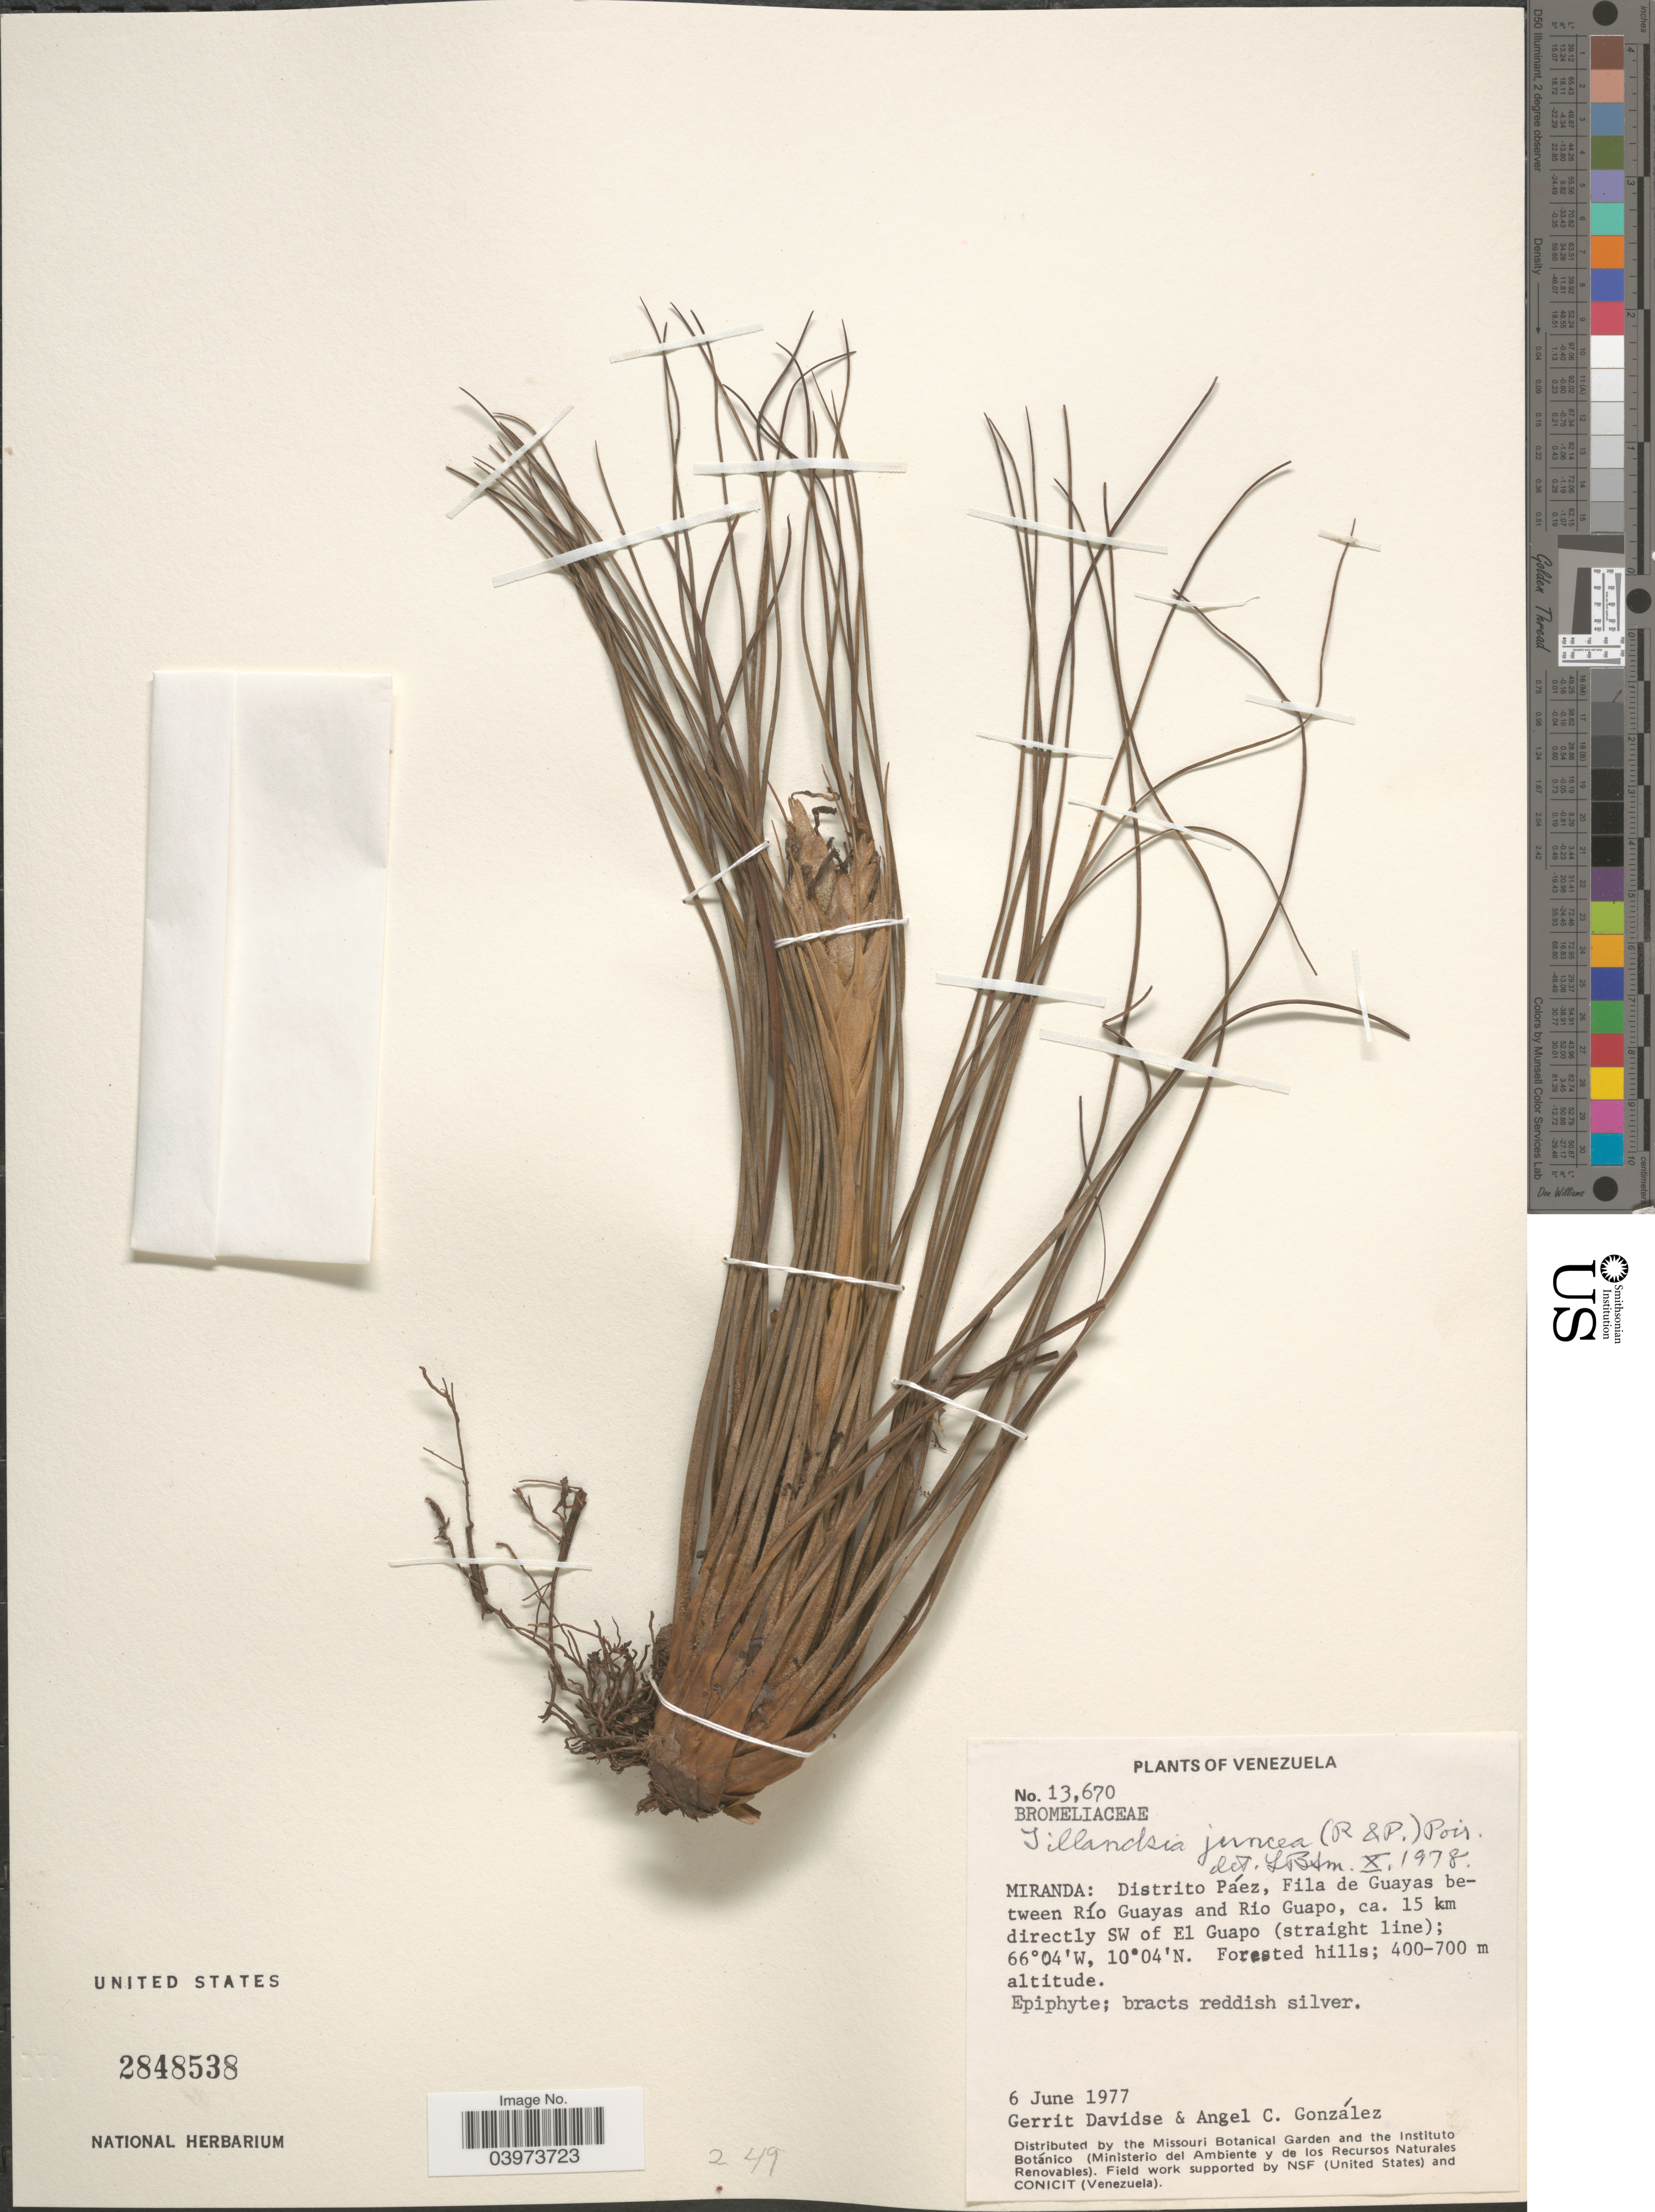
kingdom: Plantae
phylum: Tracheophyta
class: Liliopsida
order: Poales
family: Bromeliaceae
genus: Tillandsia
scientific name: Tillandsia juncea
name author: (Ruiz & Pav.) Poir.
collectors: G. Davidse & A. C. González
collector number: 13670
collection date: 1977-06-06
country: Venezuela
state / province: Miranda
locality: Distrito Páez, Fila de Guayas between Río Guayas and Rio Guapo, ca. 15 km directly SW of El Guapo (straight line).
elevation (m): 400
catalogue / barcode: US 2848538